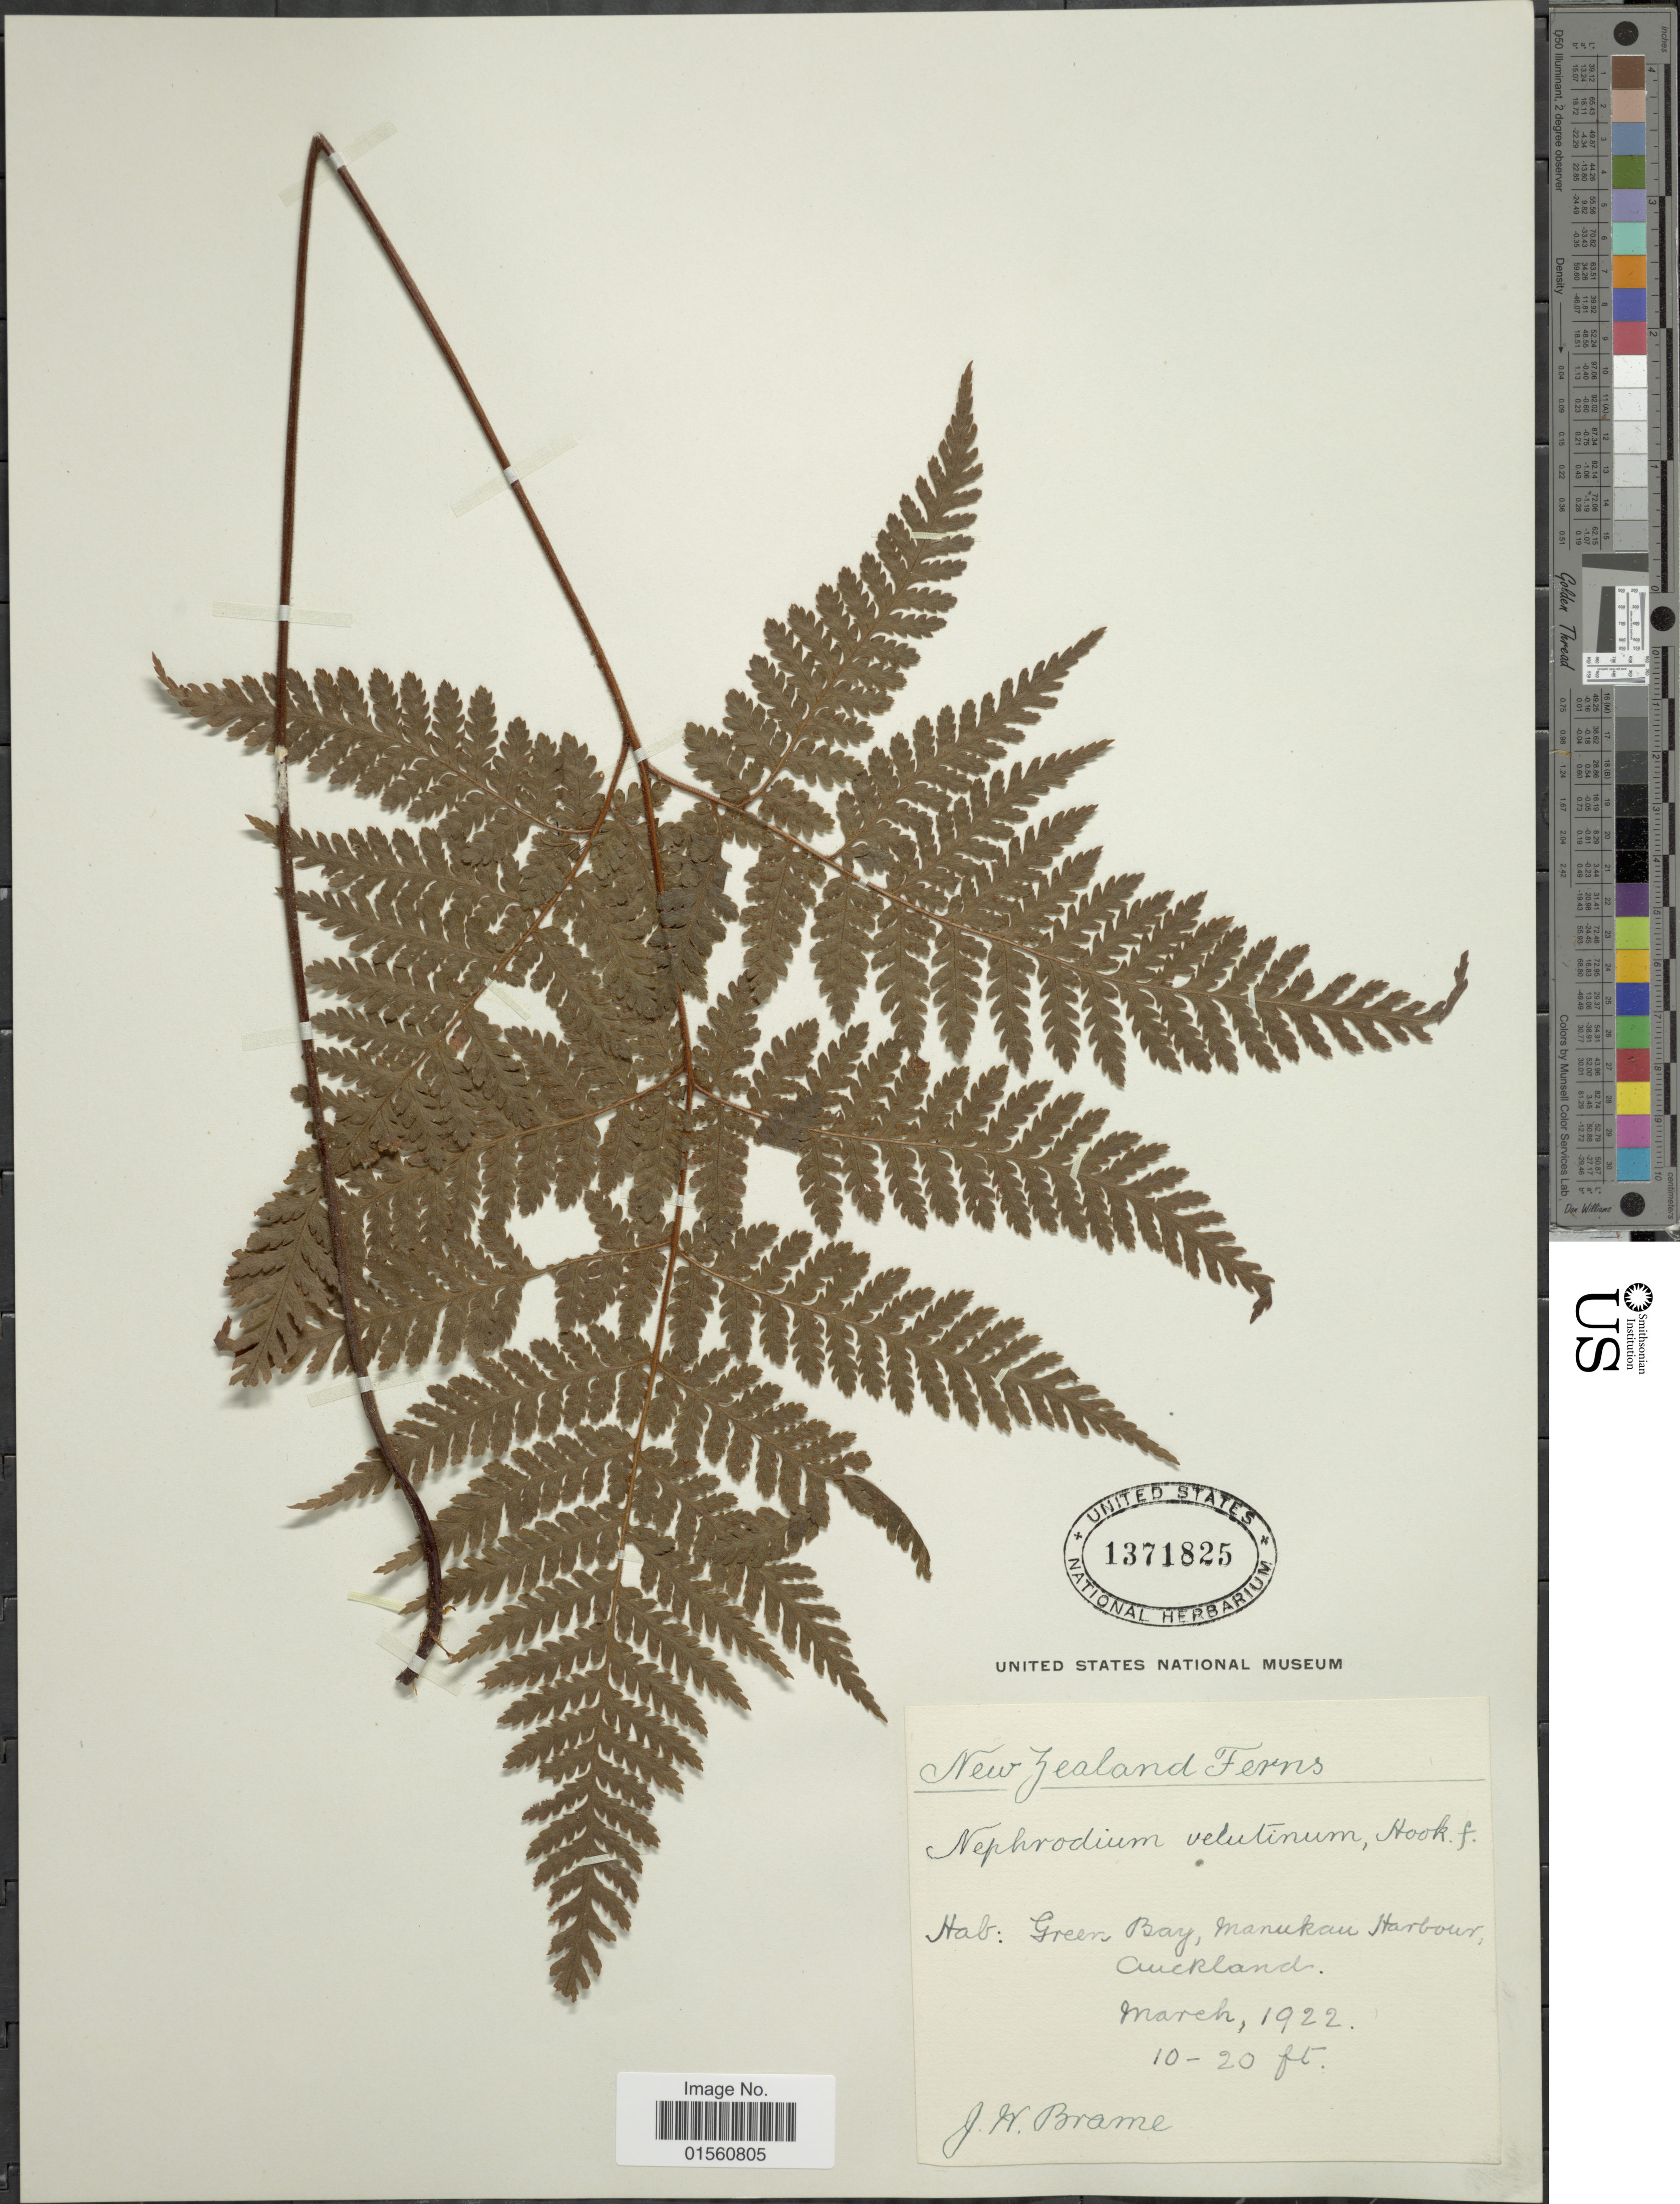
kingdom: Plantae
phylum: Tracheophyta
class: Polypodiopsida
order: Polypodiales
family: Dryopteridaceae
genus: Lastreopsis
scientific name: Lastreopsis velutina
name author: (A. Rich.) Tindale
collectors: J. Brame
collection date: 1922-03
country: New Zealand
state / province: Auckland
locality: Green Bay, Manukau Harbour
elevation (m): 3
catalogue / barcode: US 1371825